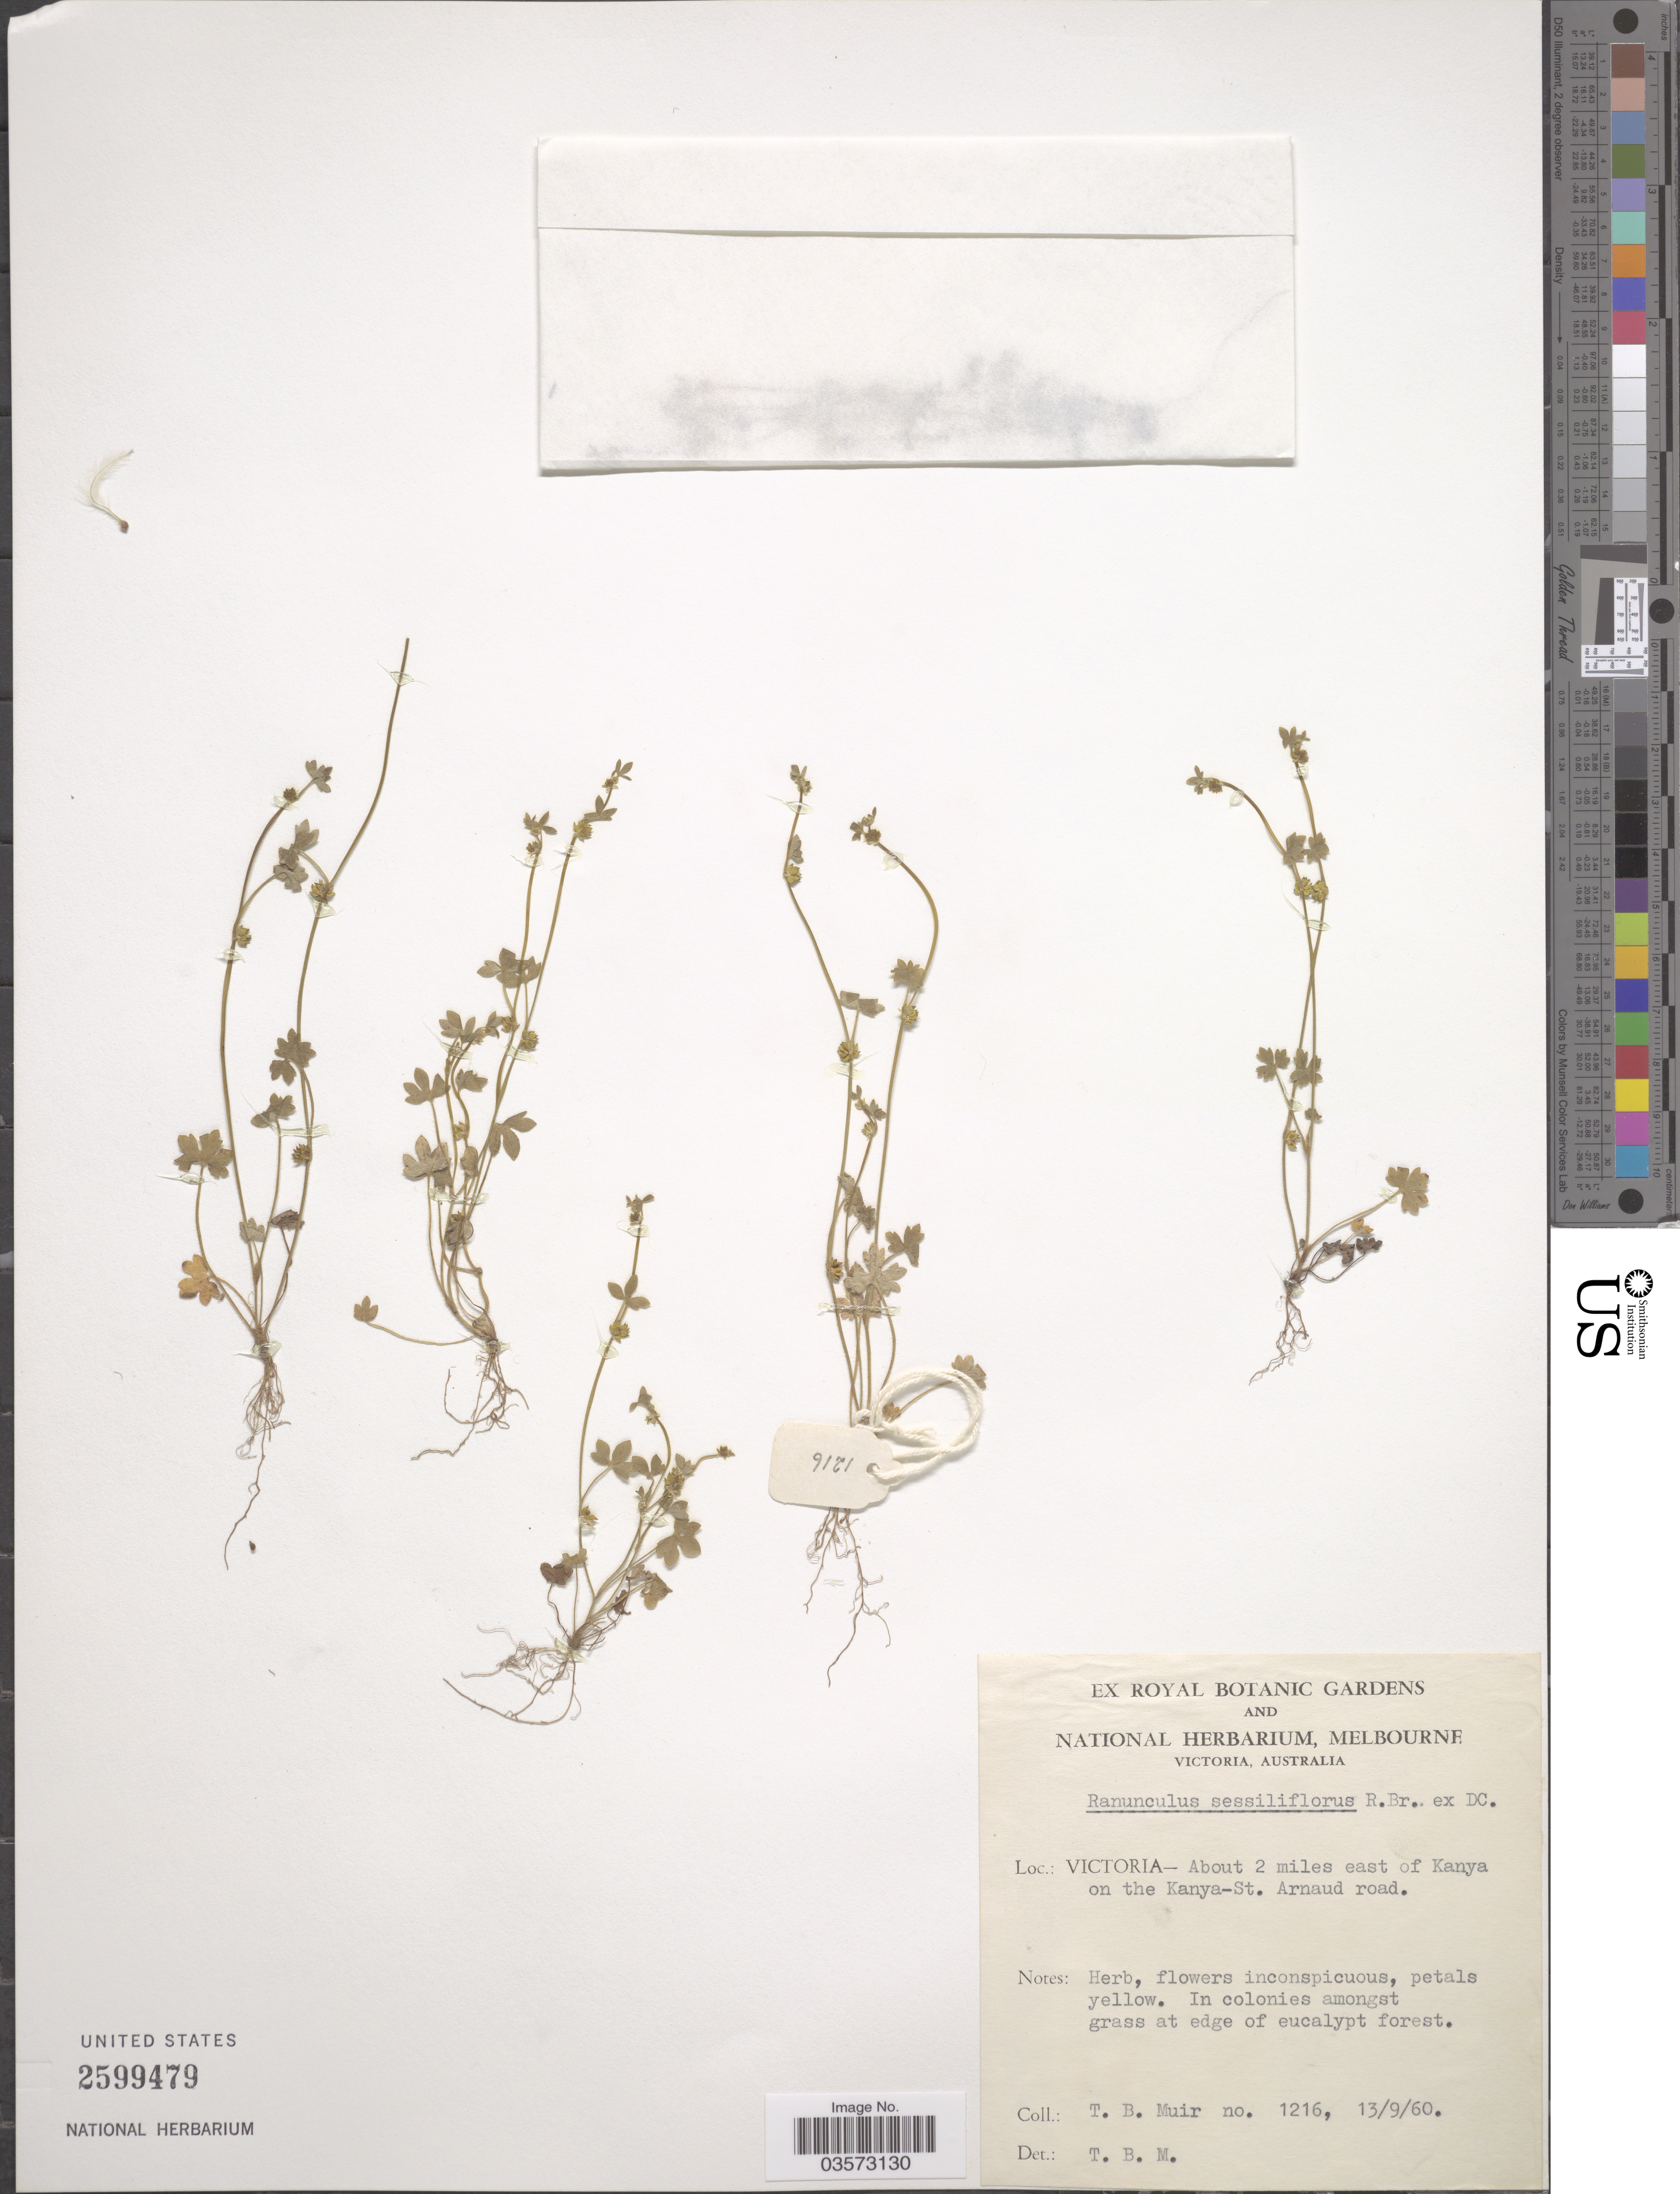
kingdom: Plantae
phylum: Tracheophyta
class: Magnoliopsida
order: Ranunculales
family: Ranunculaceae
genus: Ranunculus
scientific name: Ranunculus sessiliflorus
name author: R. Br. ex DC.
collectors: T. Muir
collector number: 1216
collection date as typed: Transcribed d/m/y: 13/9/60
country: Australia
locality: Victoria- About 2 miles east of Kanya on the Kanya-St. Arnaud road.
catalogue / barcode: US 2599479